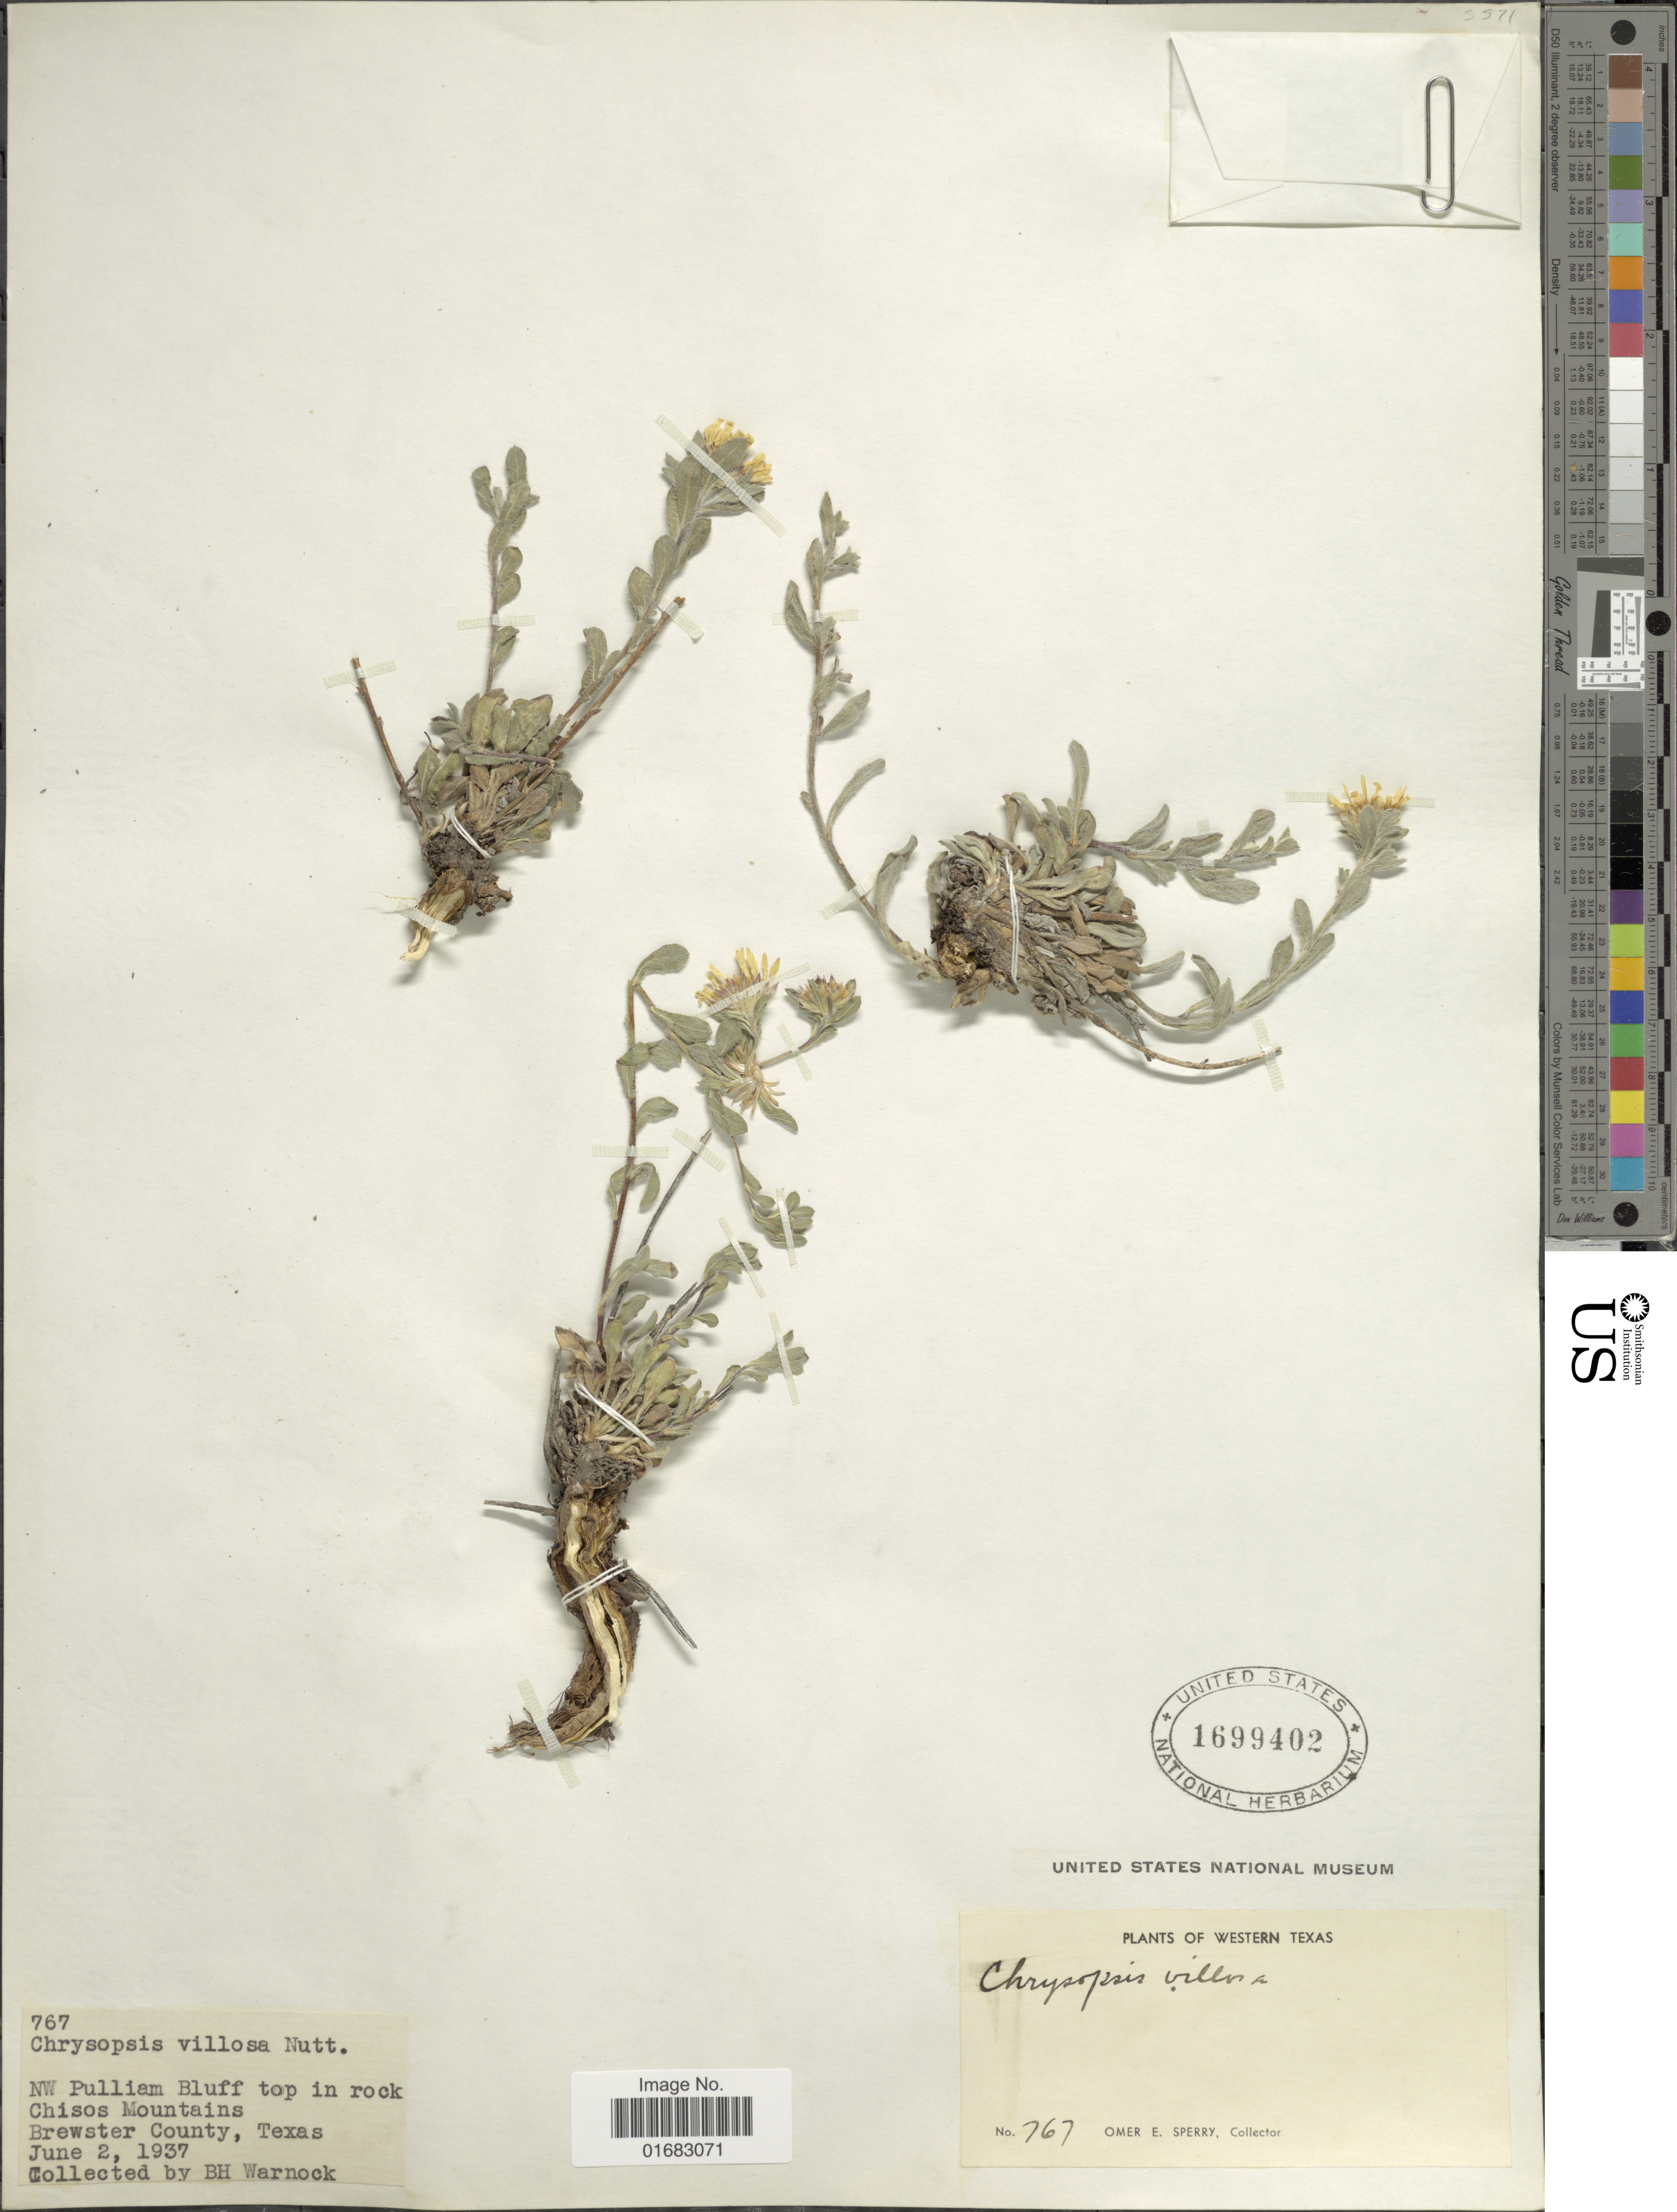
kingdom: Plantae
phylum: Tracheophyta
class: Magnoliopsida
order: Asterales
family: Asteraceae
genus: Heterotheca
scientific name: Heterotheca villosa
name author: (Pursh) Shinners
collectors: B. H. Warnock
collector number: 767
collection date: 1937-06-02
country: United States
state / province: Texas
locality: NW Pulliam bluff top in rock Chisos Mountains. Brewster County, Texas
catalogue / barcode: US 1699402